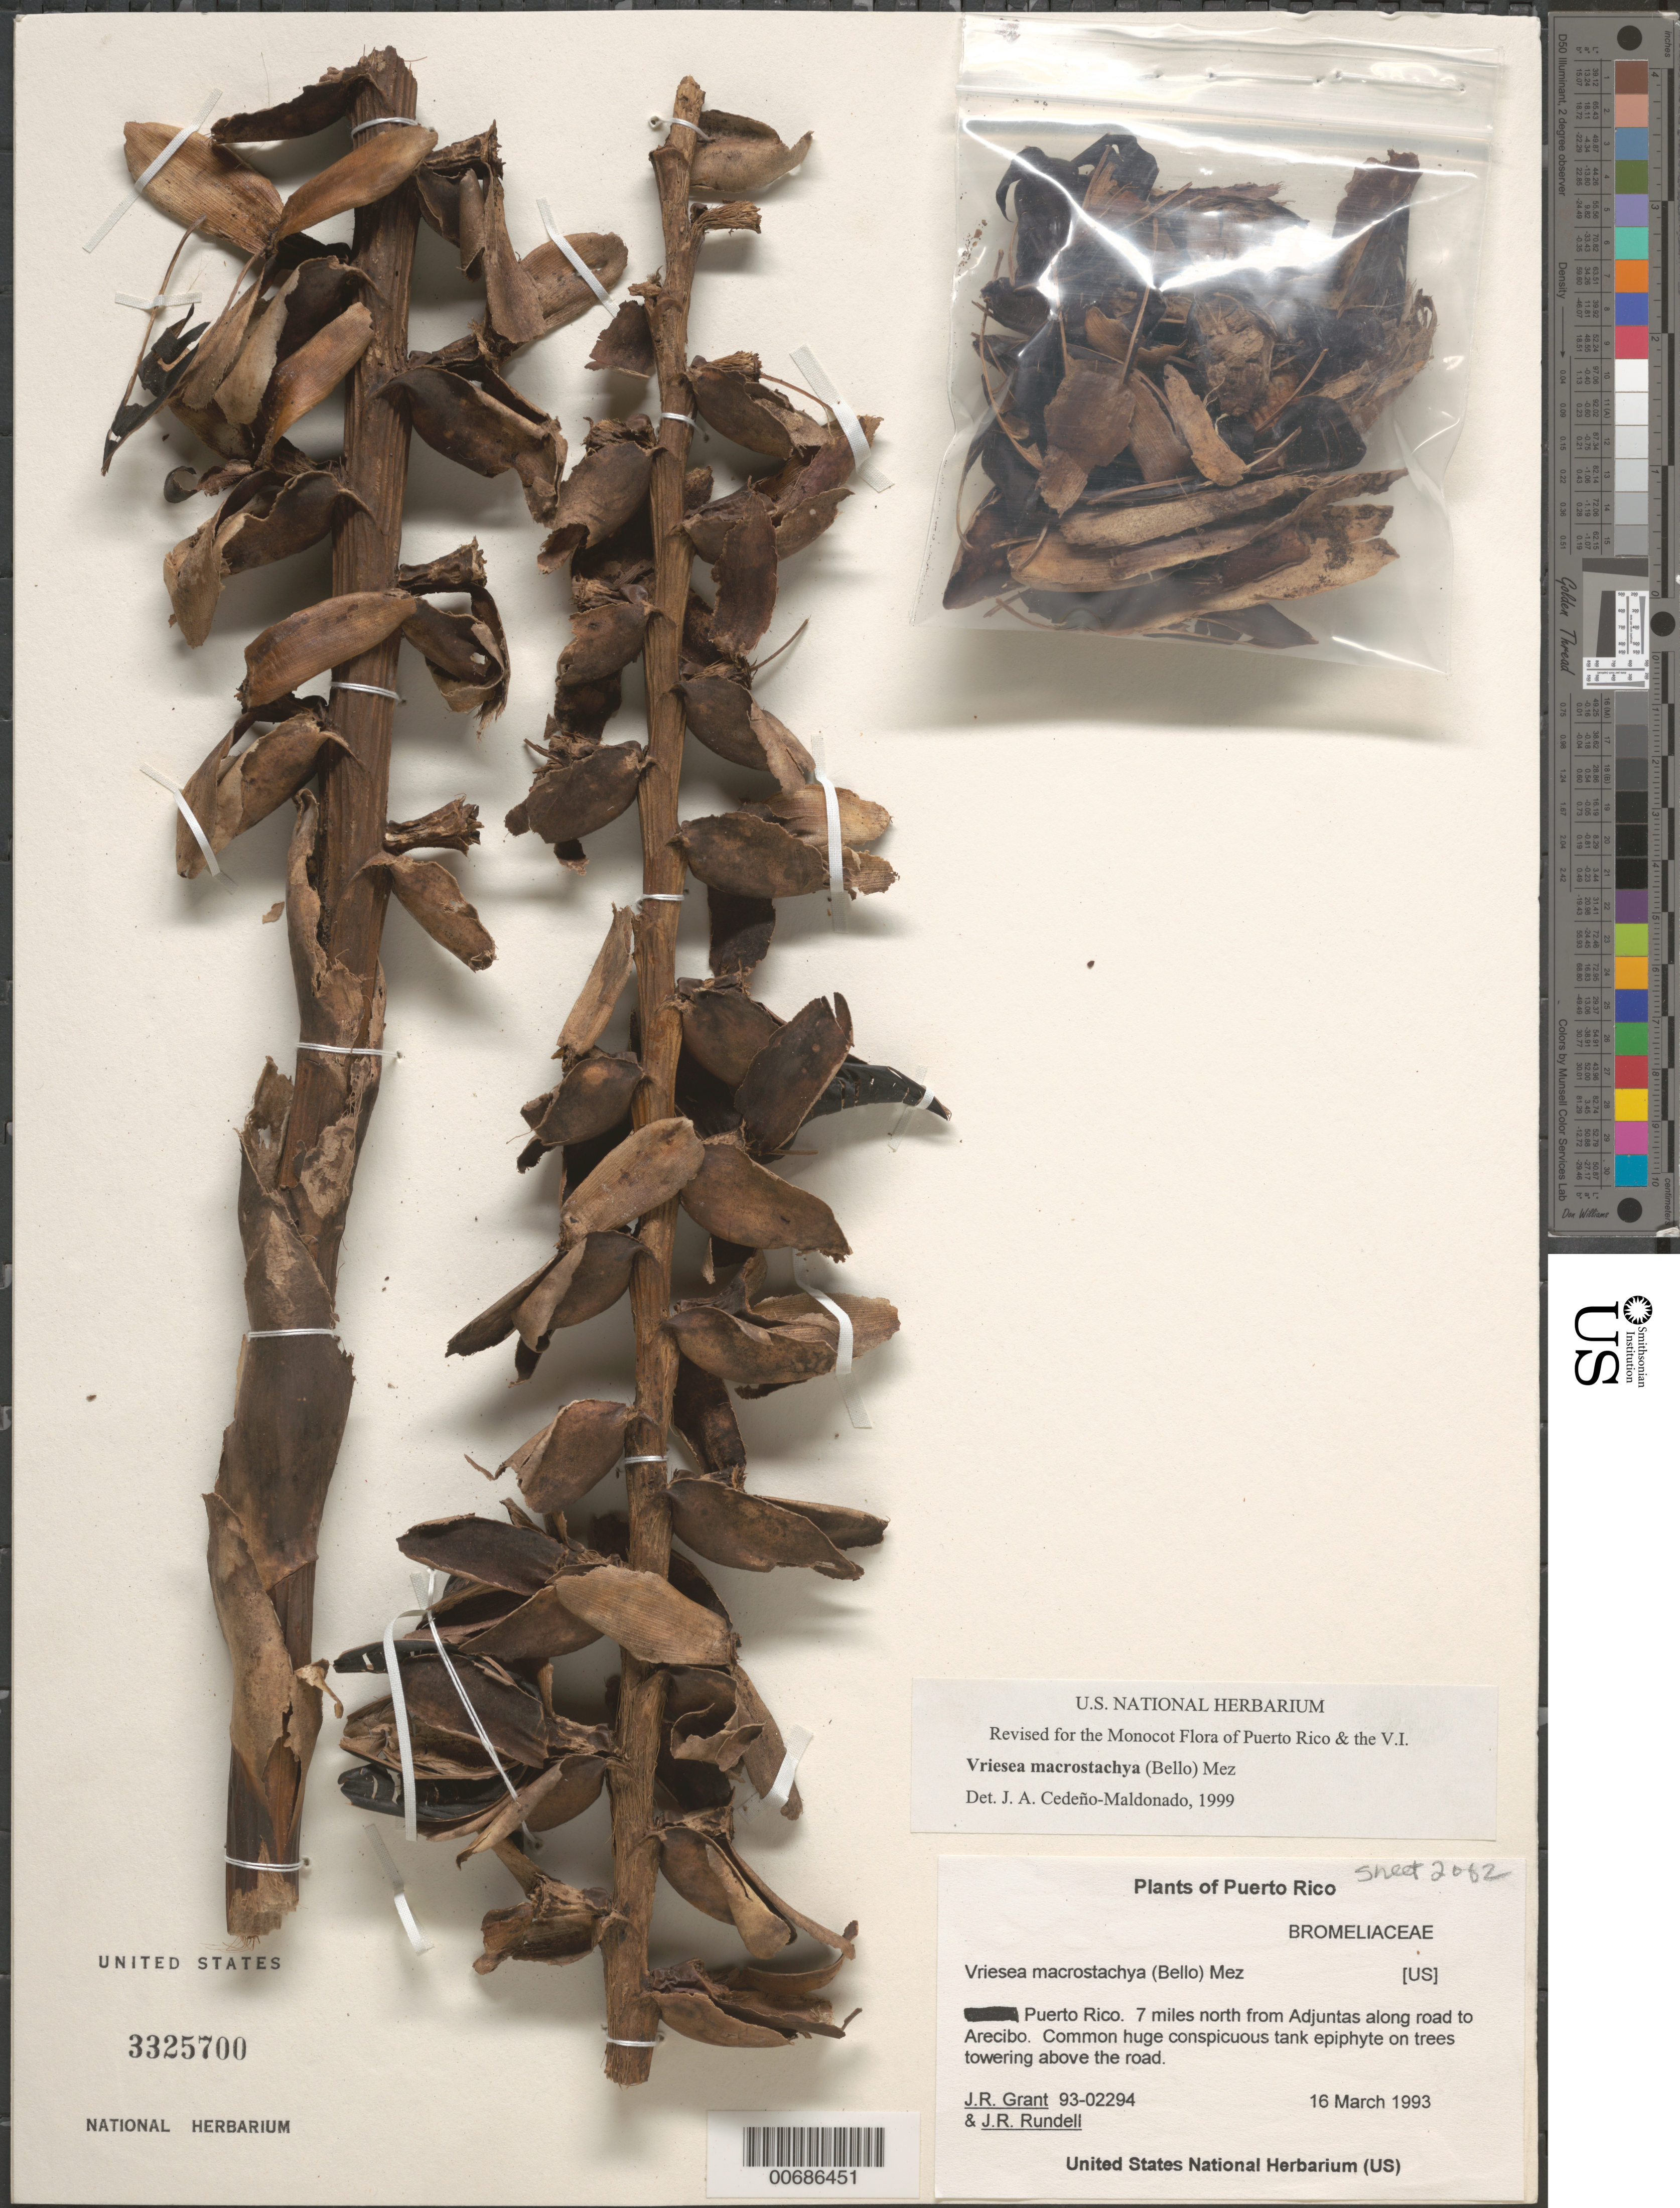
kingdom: Plantae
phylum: Tracheophyta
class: Liliopsida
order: Poales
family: Bromeliaceae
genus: Vriesea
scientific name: Vriesea macrostachya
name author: (Bello) Mez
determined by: Cedeño-Maldonado, J. A.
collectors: J. R. Grant & J. R. Rundell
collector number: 93-02294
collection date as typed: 16 Mar 1993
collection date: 1993-03-16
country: Puerto Rico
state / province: Utuado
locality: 7 mi N from Adjuntas along road to Arecibo.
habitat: On trees towering above the road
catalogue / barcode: US 3325700